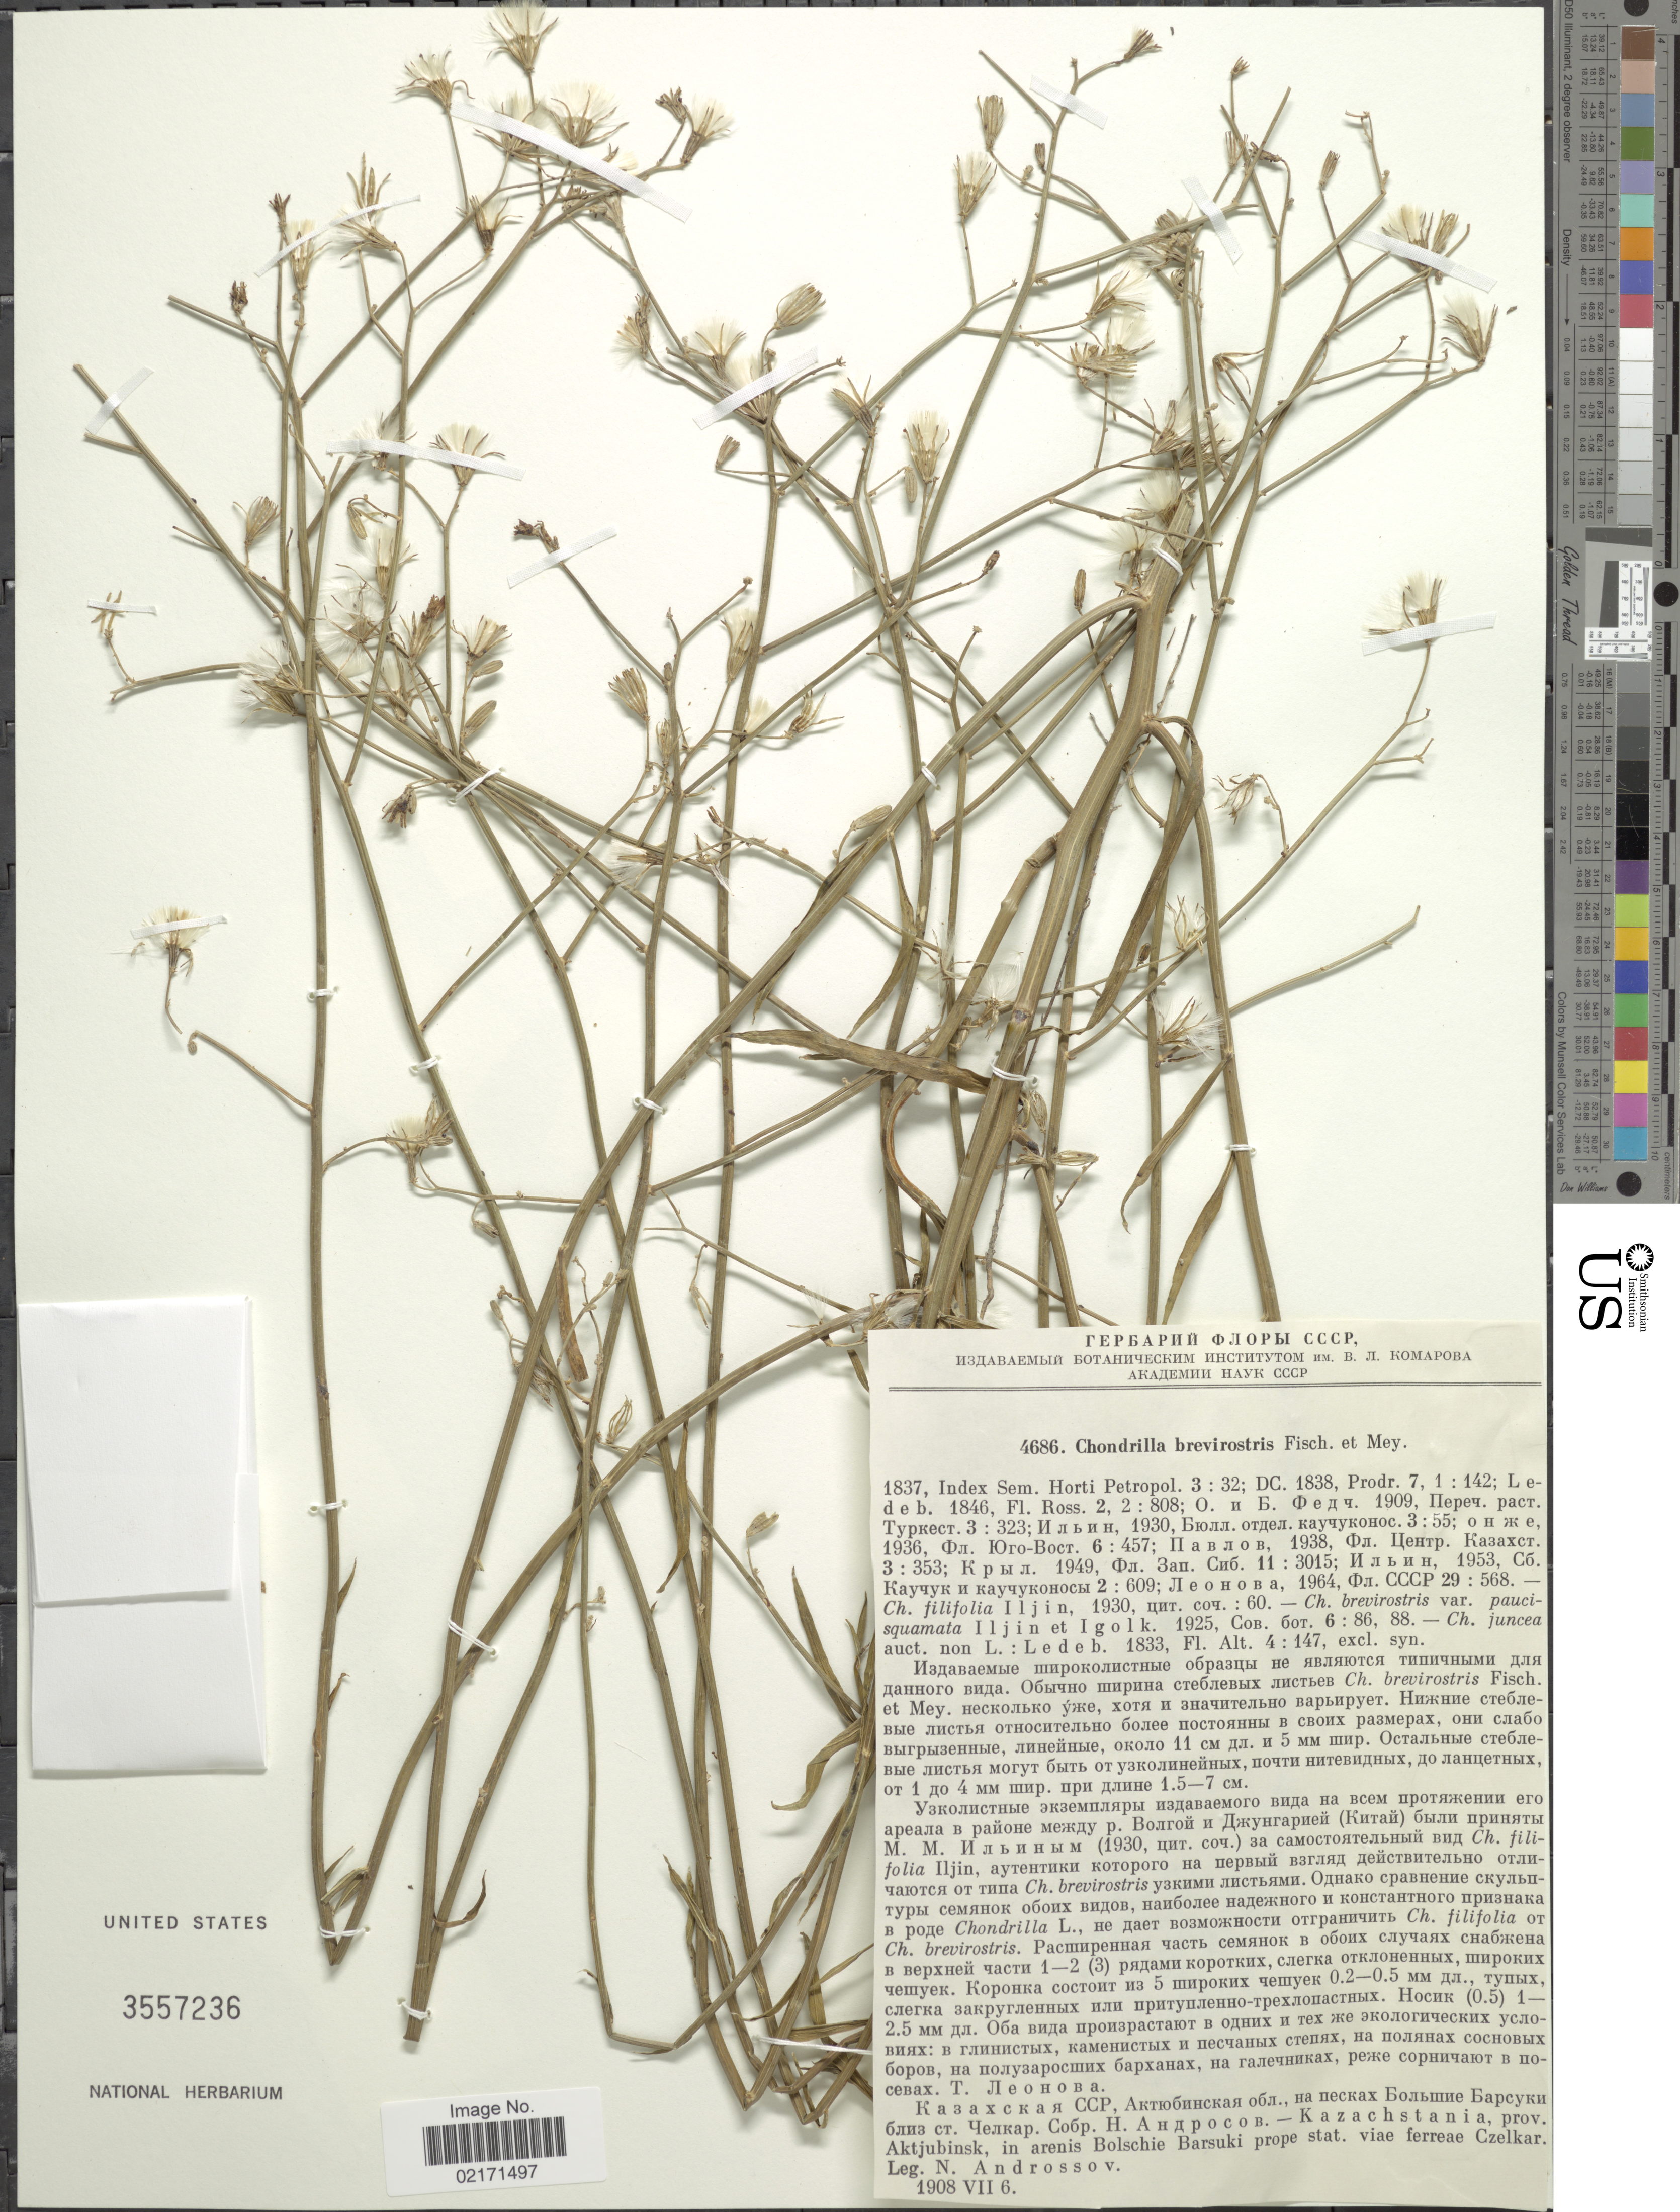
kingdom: Plantae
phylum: Tracheophyta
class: Magnoliopsida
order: Asterales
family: Asteraceae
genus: Chondrilla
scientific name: Chondrilla brevirostris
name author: Fisch. & C.A. Mey.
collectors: N. Androssov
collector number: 4686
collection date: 1908-07-06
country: Kazakhstan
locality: Kazachstania, prov. Aktjubinsk, in arenis Bolschie Barsuki prope stat. viae ferrae Czelkar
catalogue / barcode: US 3557236